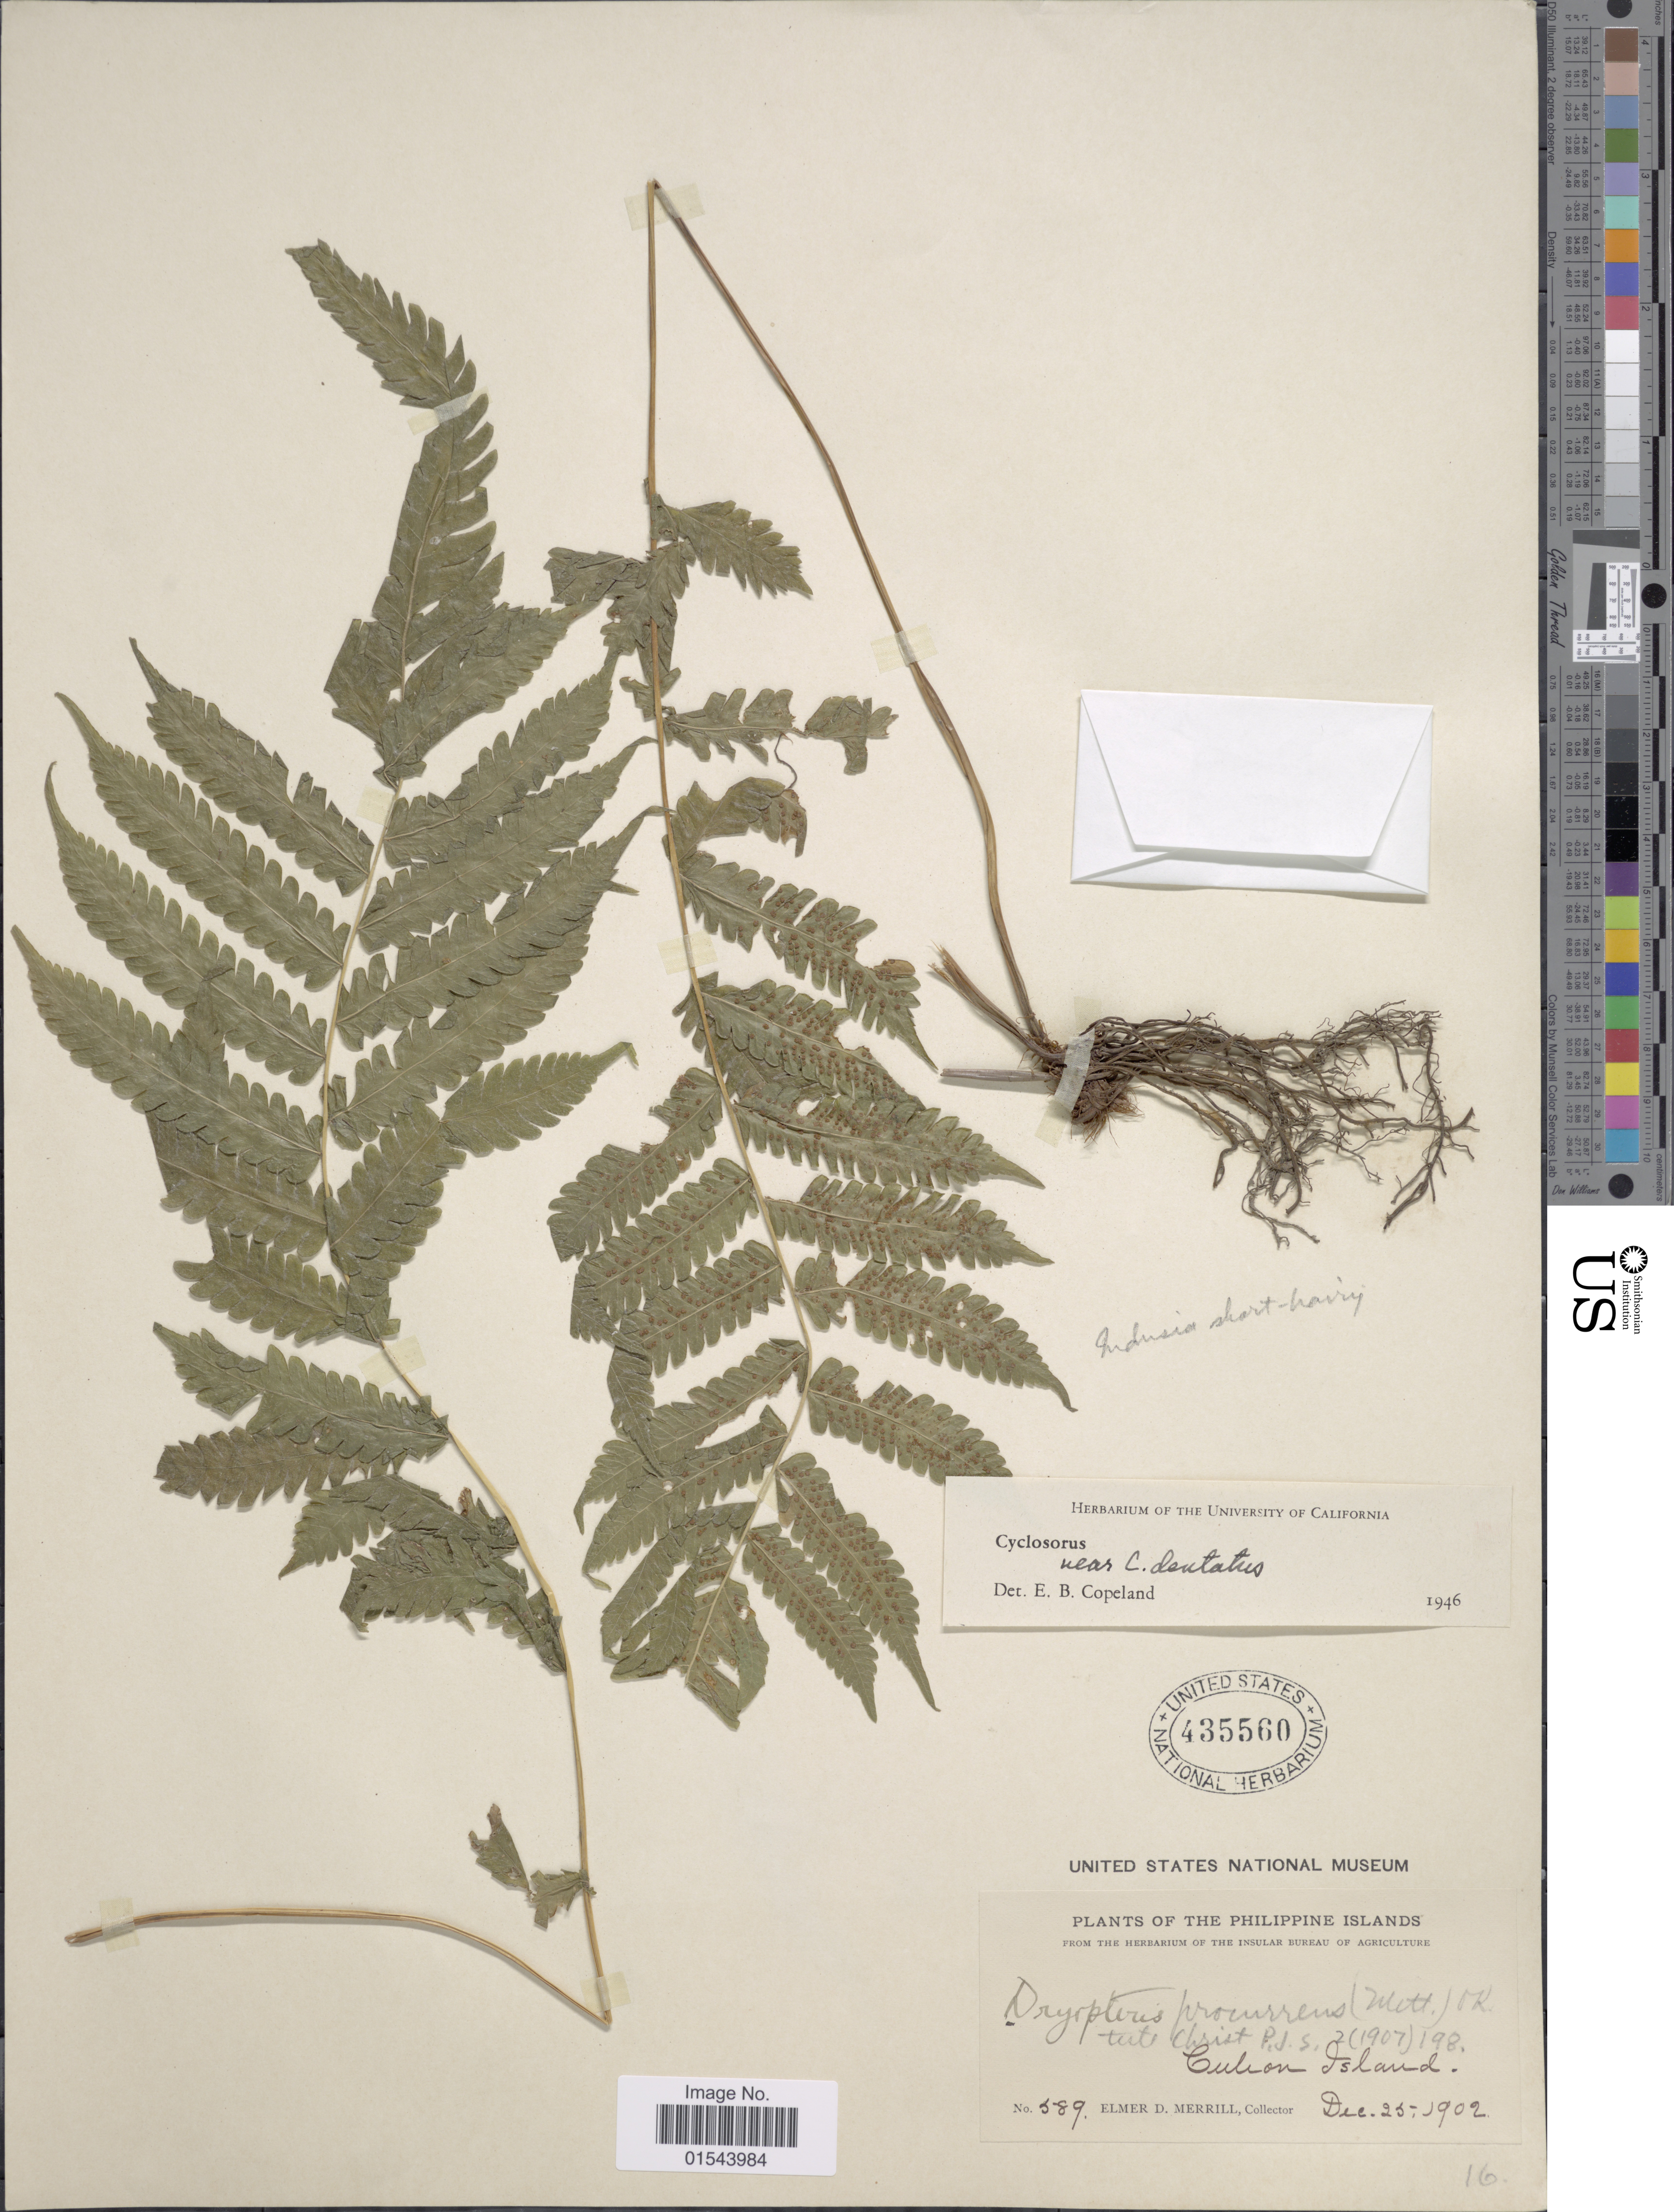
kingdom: Plantae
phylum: Tracheophyta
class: Polypodiopsida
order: Polypodiales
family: Thelypteridaceae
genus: Christella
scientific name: Christella dentata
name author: (Forssk.) Brownsey & Jermy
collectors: E. D. Merrill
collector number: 589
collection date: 1902-12-25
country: Philippines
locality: The Philippine Islands, Culcon Island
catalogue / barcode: US 435560